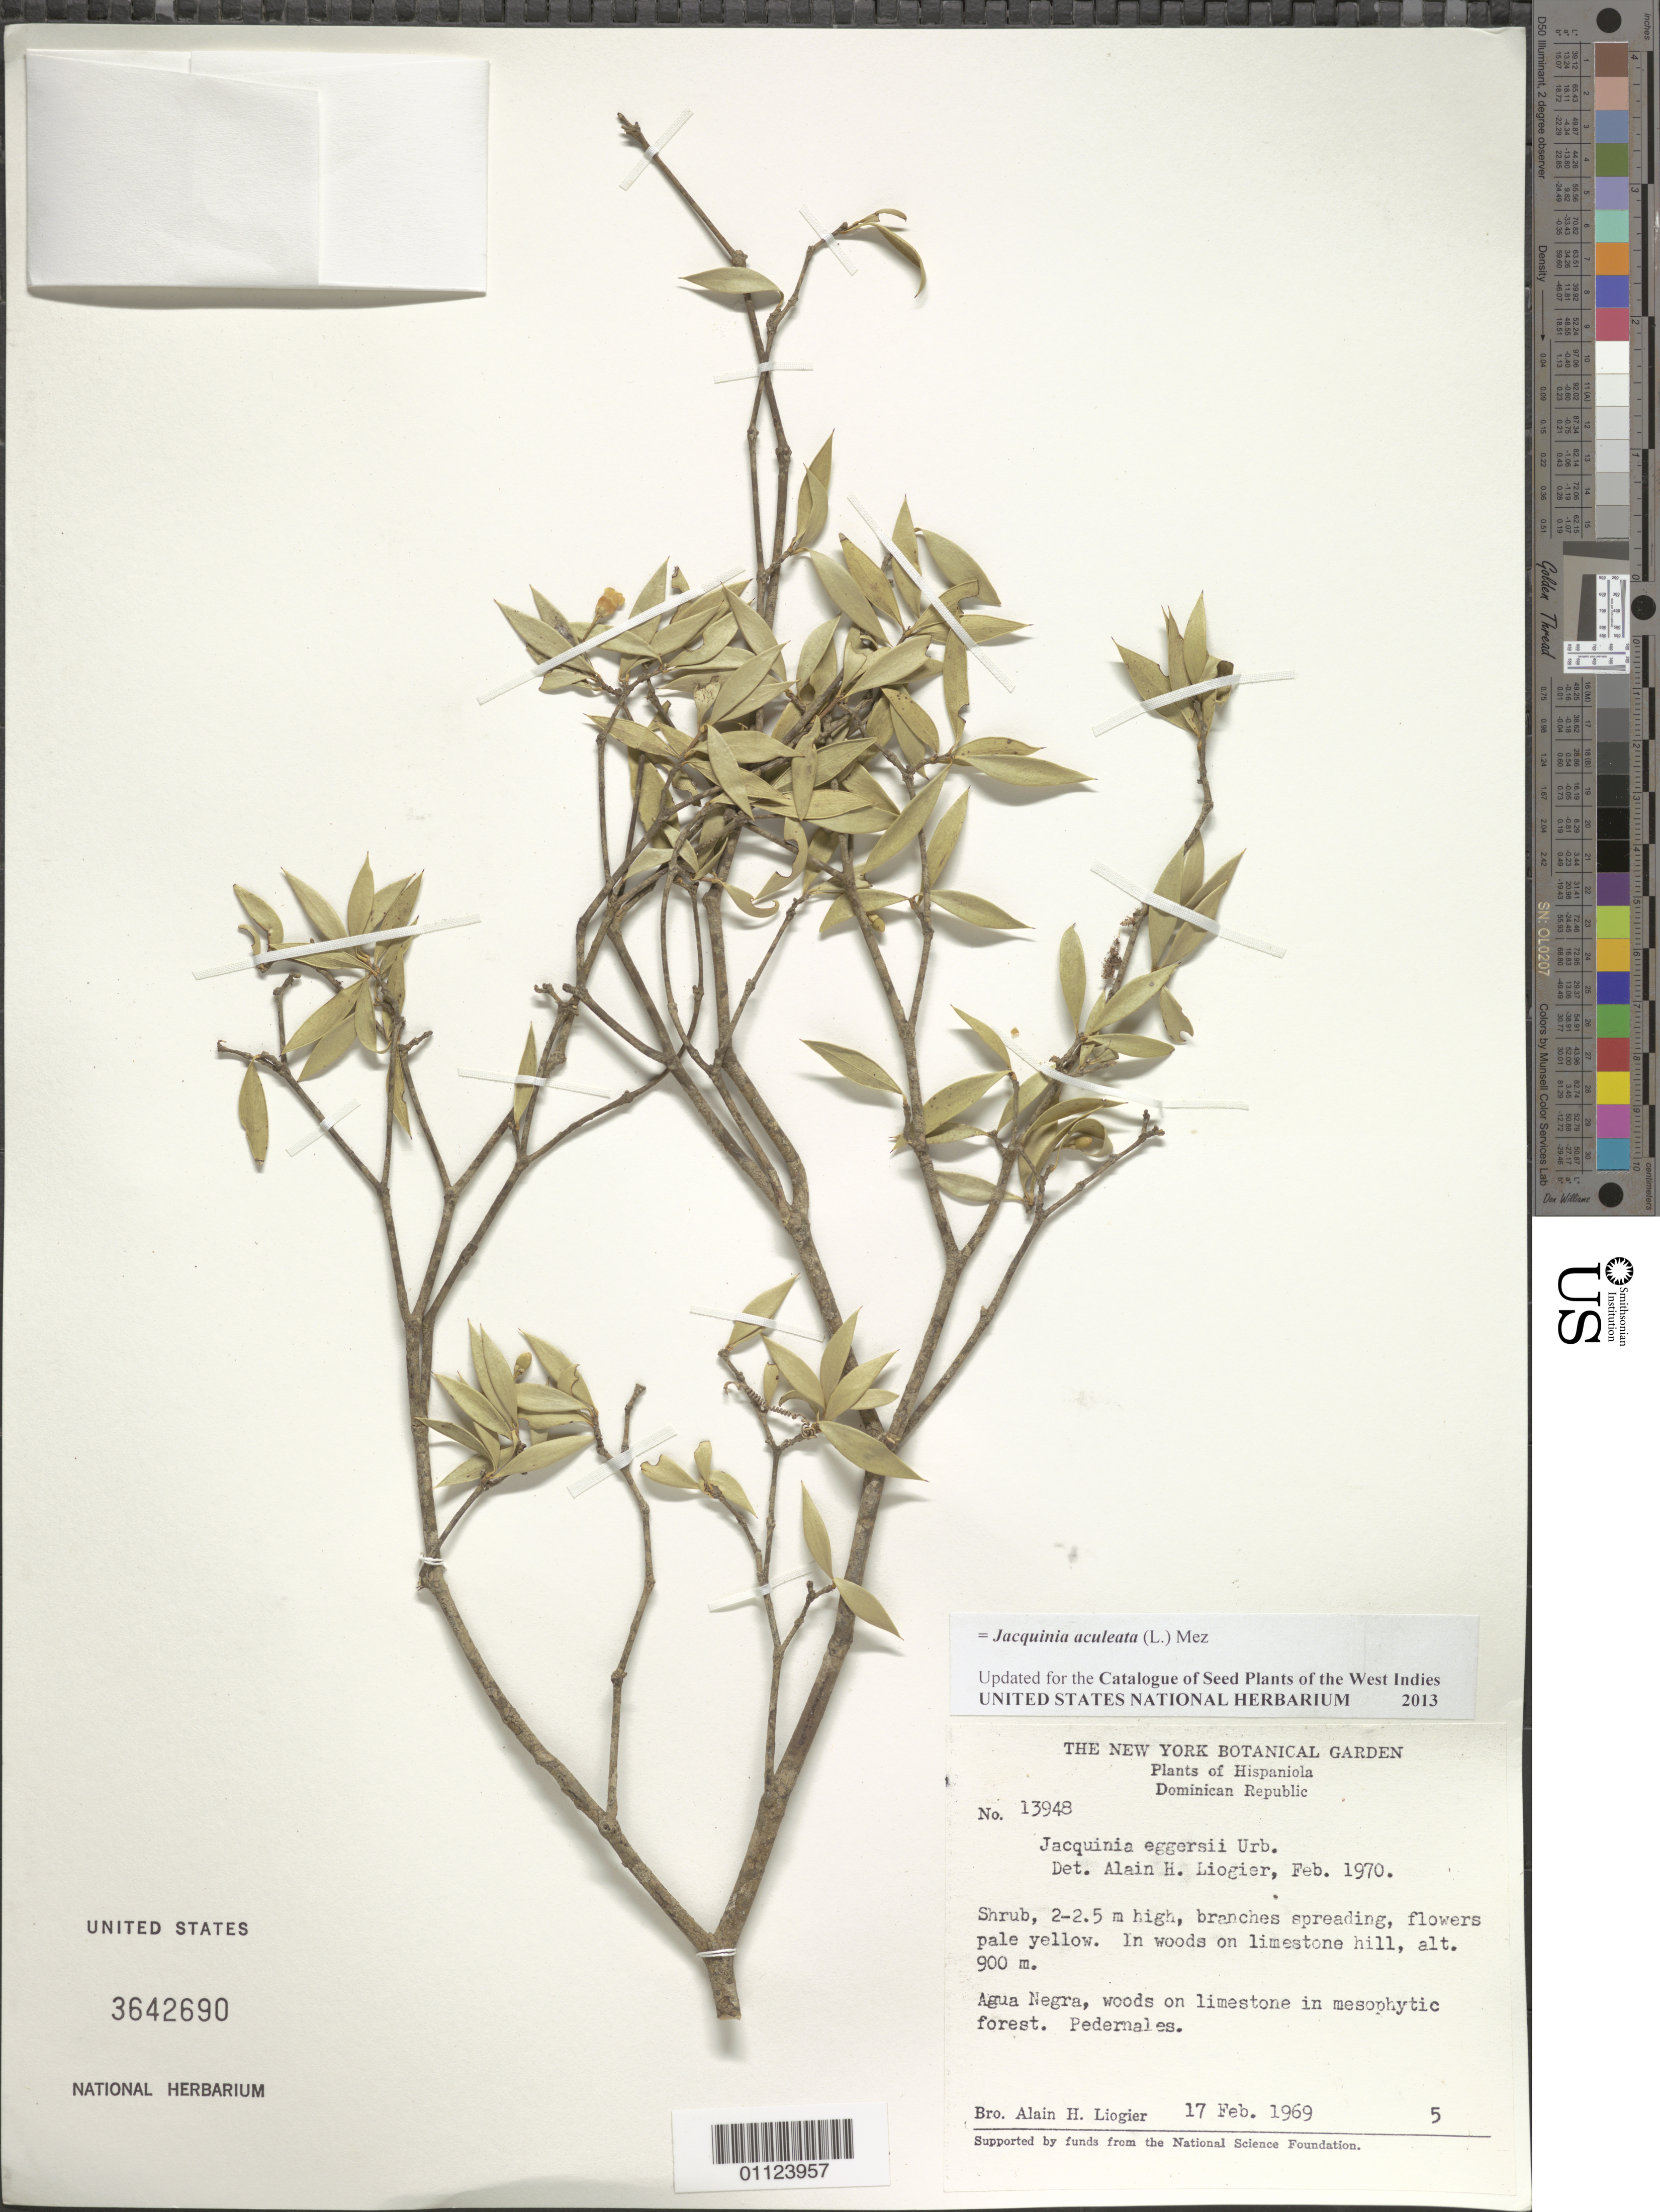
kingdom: Plantae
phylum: Tracheophyta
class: Magnoliopsida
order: Ericales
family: Primulaceae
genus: Jacquinia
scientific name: Jacquinia aculeata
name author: (L.) Mez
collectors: A. H. Liogier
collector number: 13948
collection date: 1969-02-17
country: Dominican Republic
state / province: Pedernales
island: Hispaniola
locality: Agua Negra.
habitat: Woods on limestone in mesophytic forest. In woods on limestone hill.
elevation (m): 900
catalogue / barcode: US 3642690